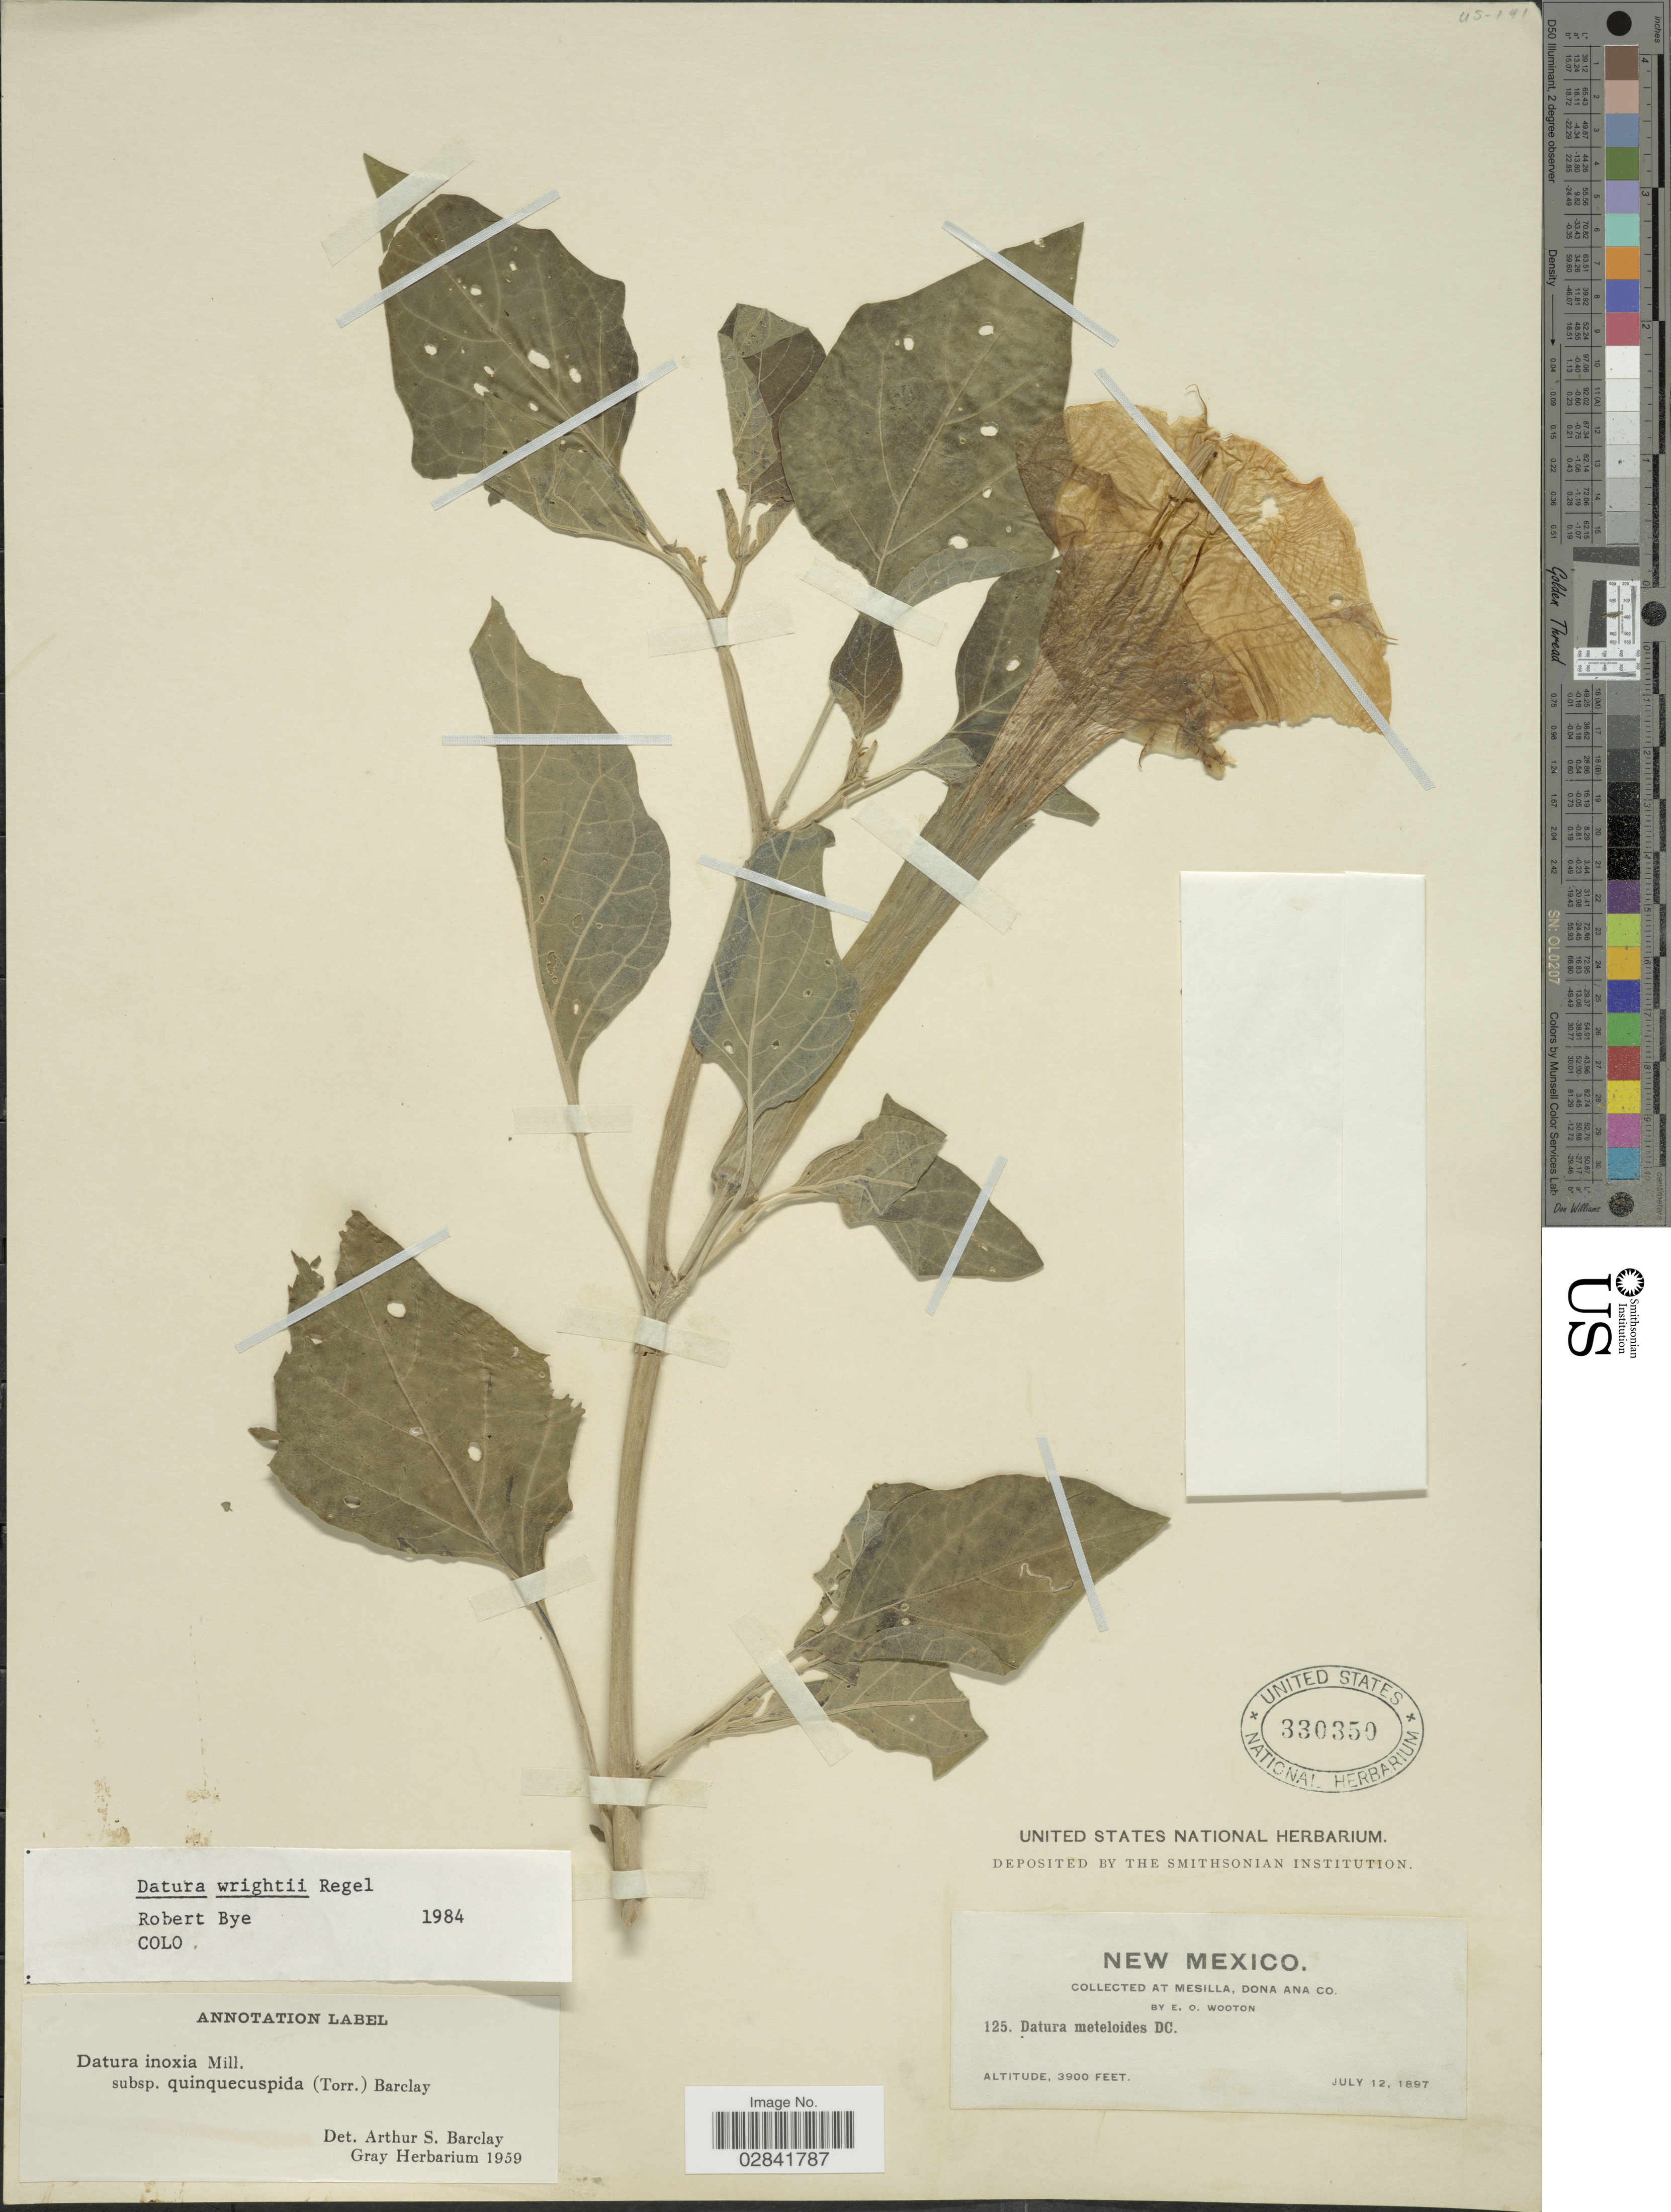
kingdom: Plantae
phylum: Tracheophyta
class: Magnoliopsida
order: Solanales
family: Solanaceae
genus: Datura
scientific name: Datura wrightii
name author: Regel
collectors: E. O. Wooton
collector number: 125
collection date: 1897-07-12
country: United States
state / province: New Mexico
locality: At Mesilla, Dona Ana Co.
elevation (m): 1189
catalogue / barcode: US 330350